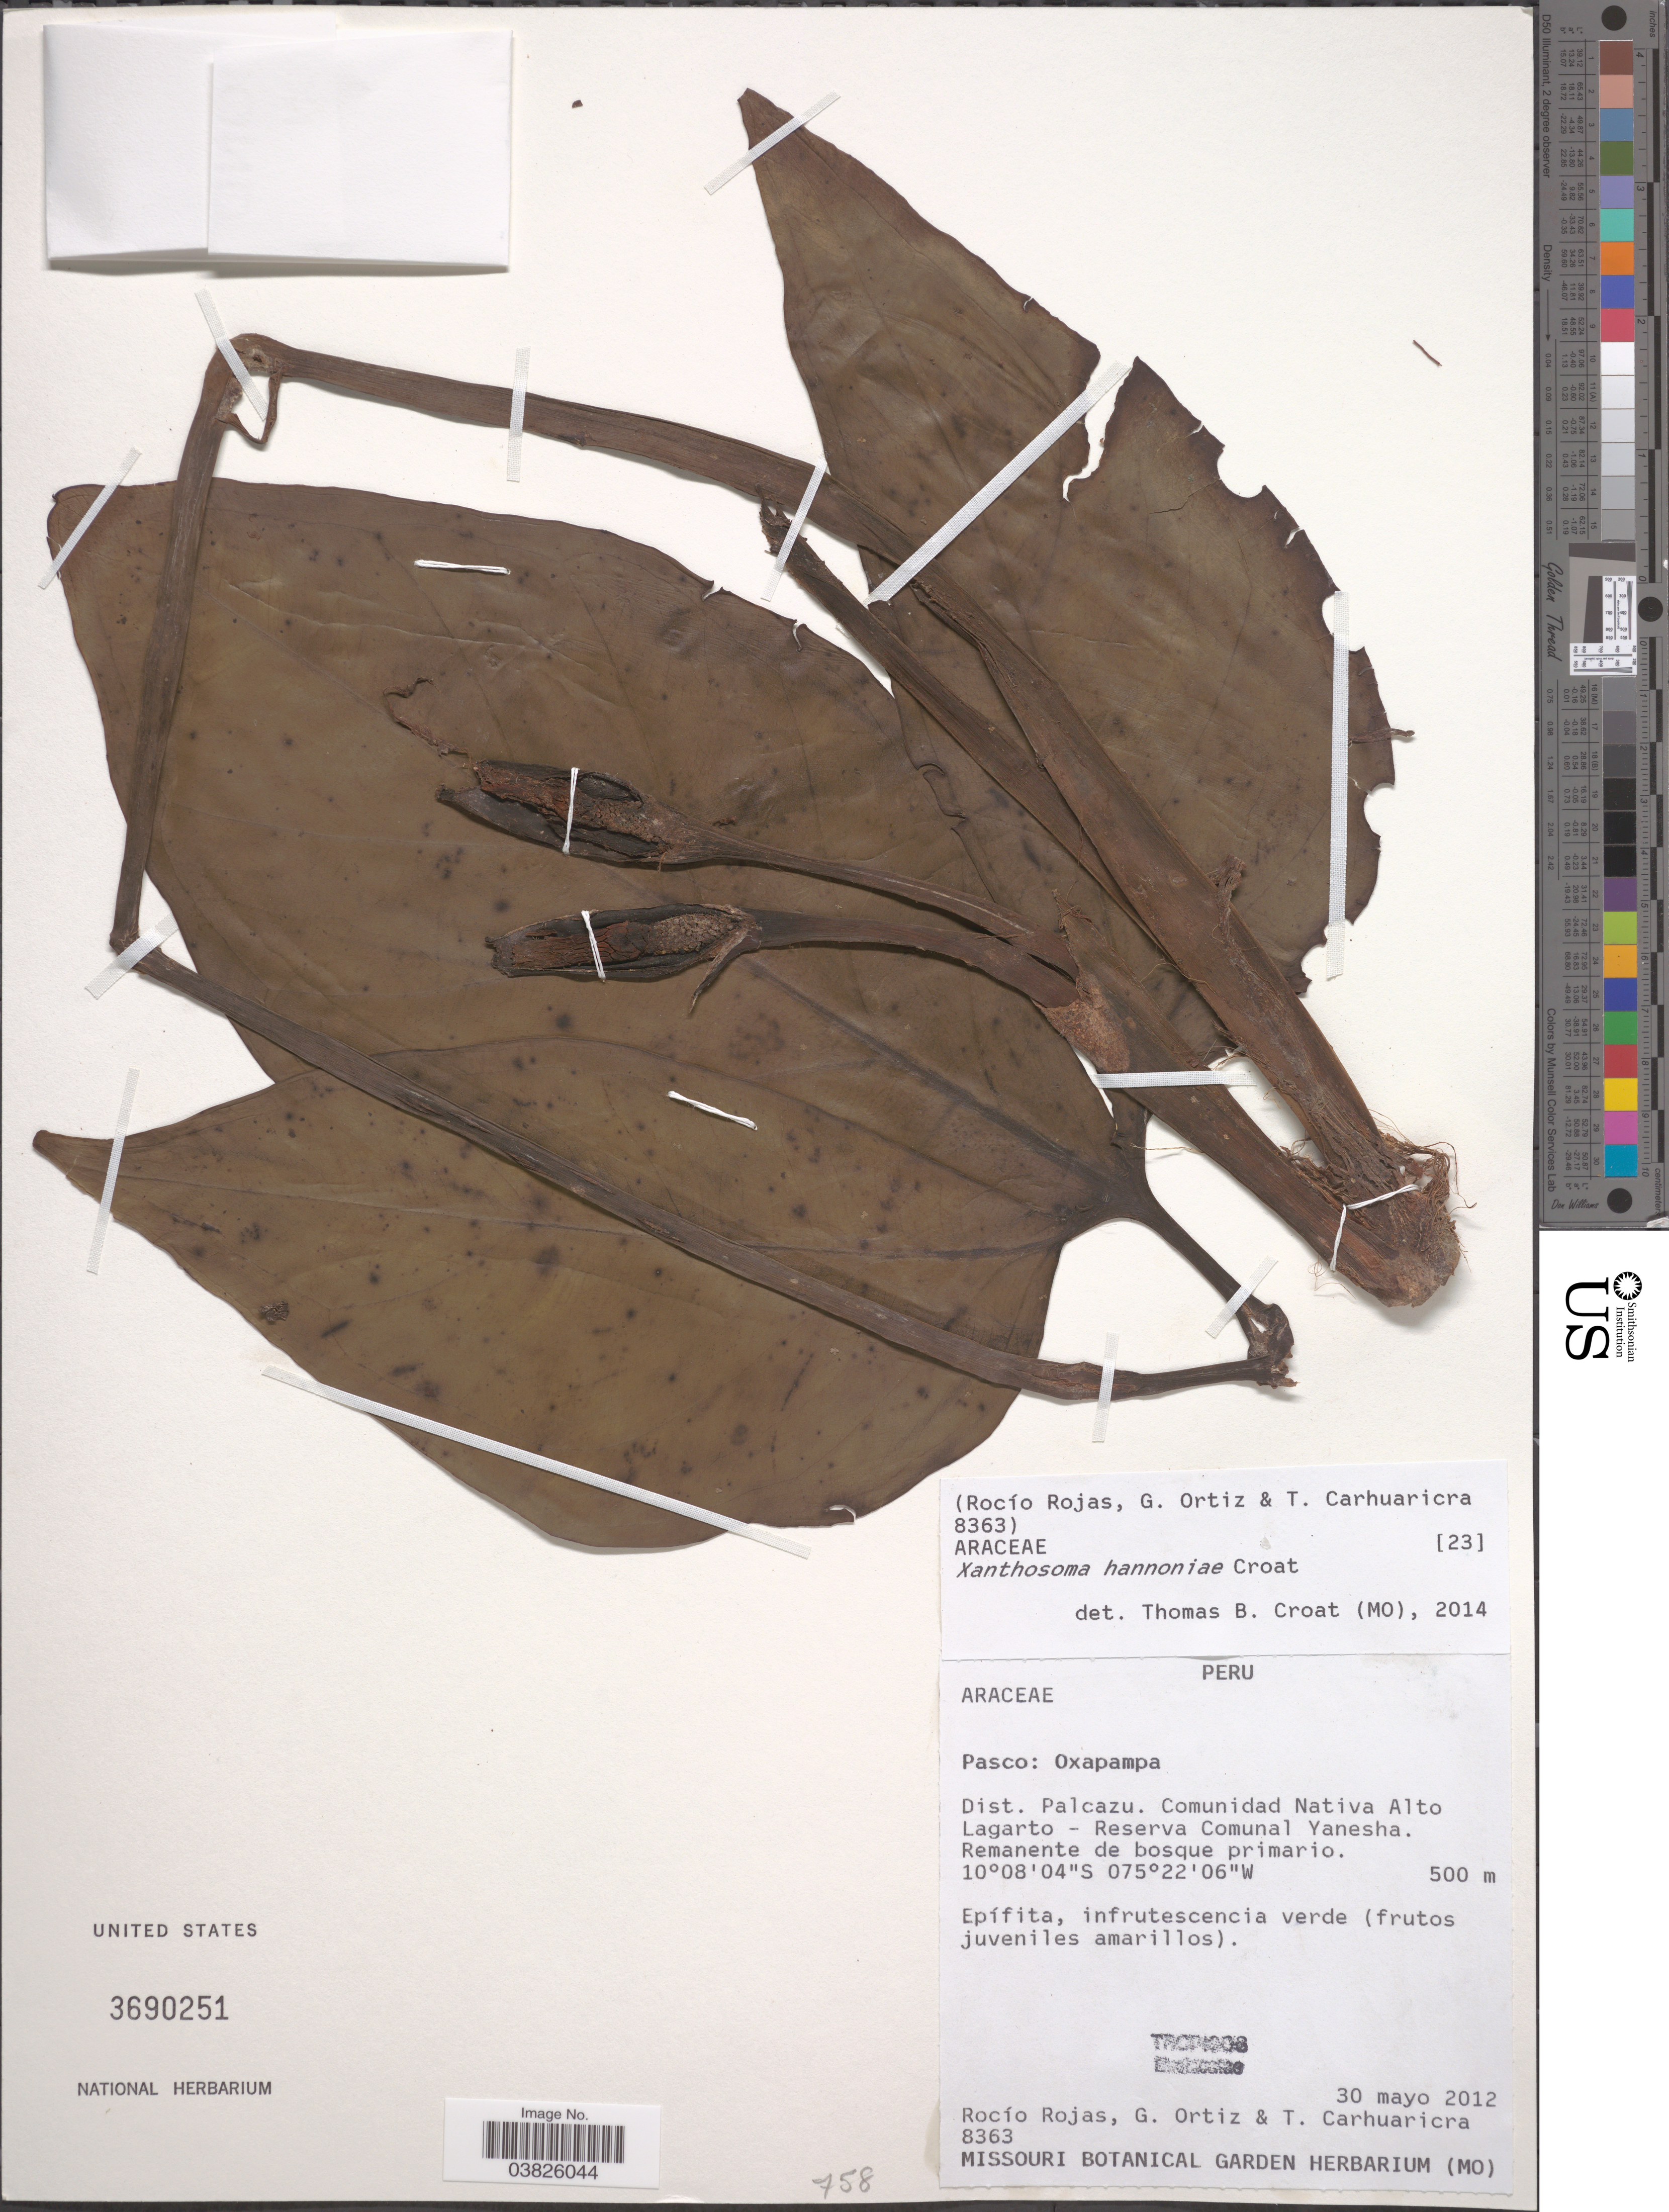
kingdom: Plantae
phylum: Tracheophyta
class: Liliopsida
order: Alismatales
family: Araceae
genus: Xanthosoma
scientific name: Xanthosoma hannoniae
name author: Croat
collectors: R. Rojas, G. Ortiz & T. Carhuaricra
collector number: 8363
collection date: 2012-05-30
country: Peru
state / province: Pasco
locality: Oxapampa. Dist. Palcazu. Comunidad Nativa Alto Lagarto - Reserva Comunal Yanesha.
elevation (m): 500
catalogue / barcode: US 3690251